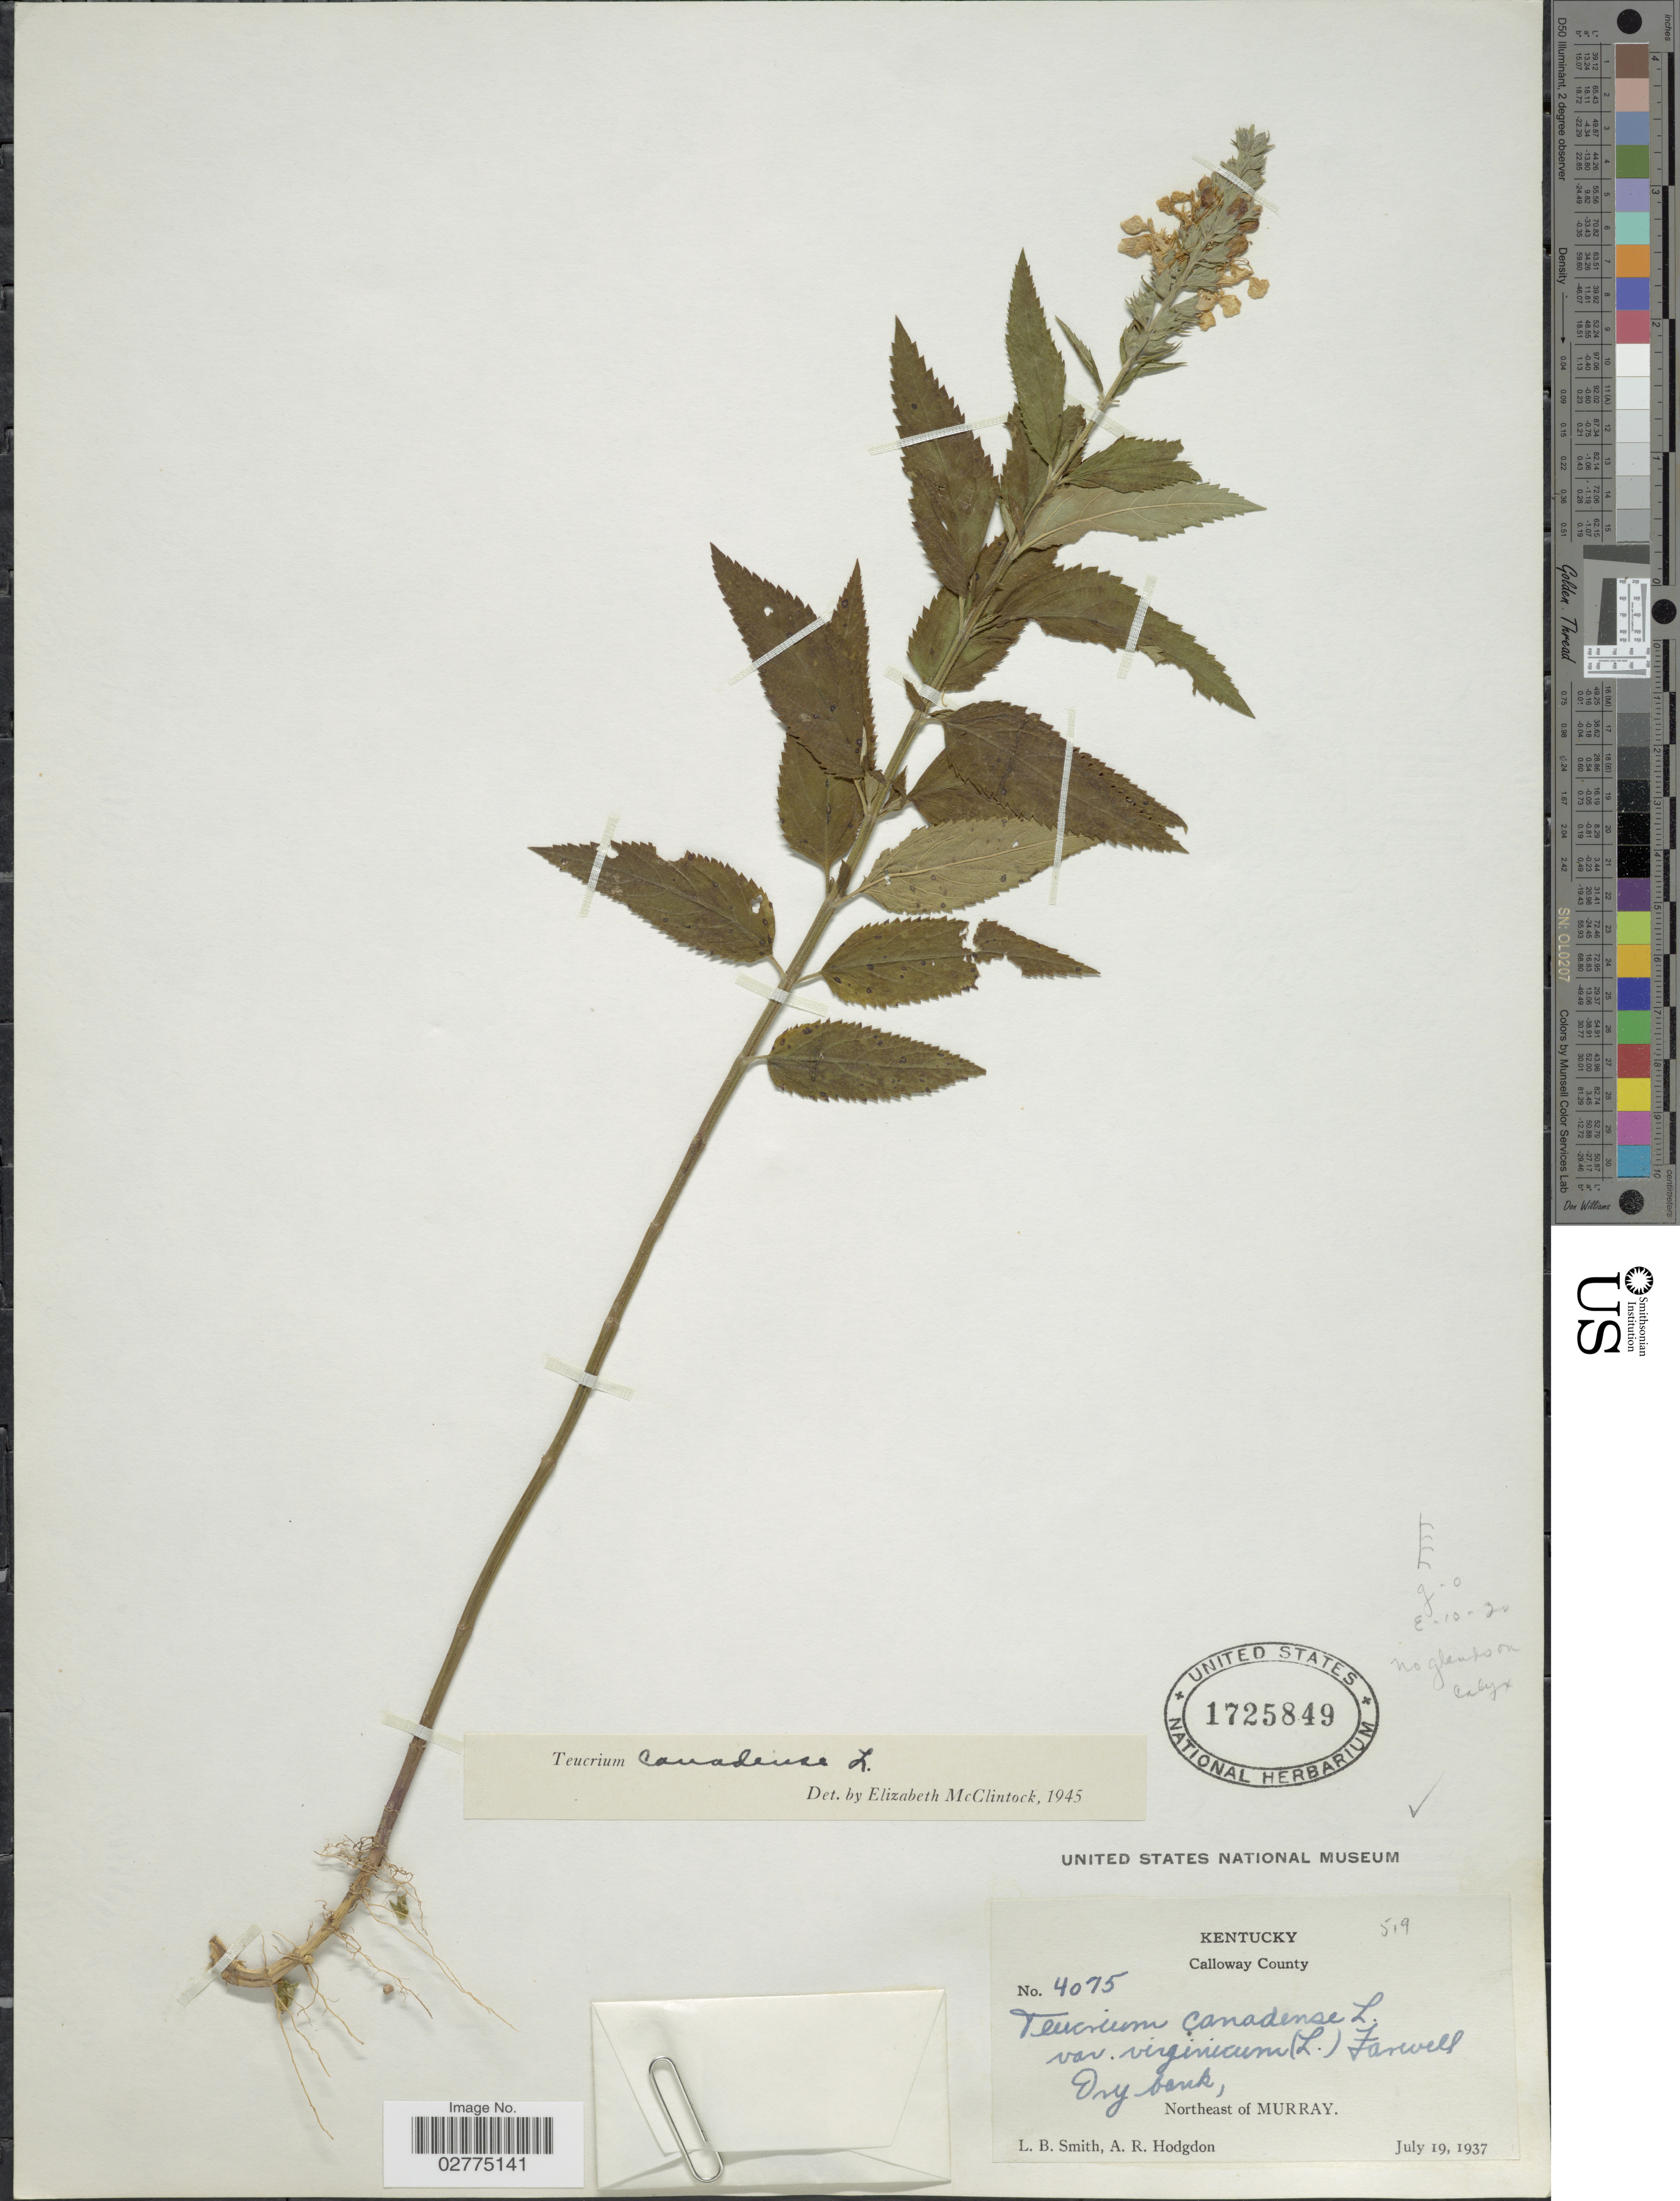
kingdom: Plantae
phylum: Tracheophyta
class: Magnoliopsida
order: Lamiales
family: Lamiaceae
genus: Teucrium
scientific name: Teucrium canadense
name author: L.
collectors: L. Smith & A. R. Hodgdon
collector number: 4075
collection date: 1937-07-19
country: United States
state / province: Kentucky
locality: Calloway County, Dry bank, Northeast of Murray.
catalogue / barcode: US 1725849